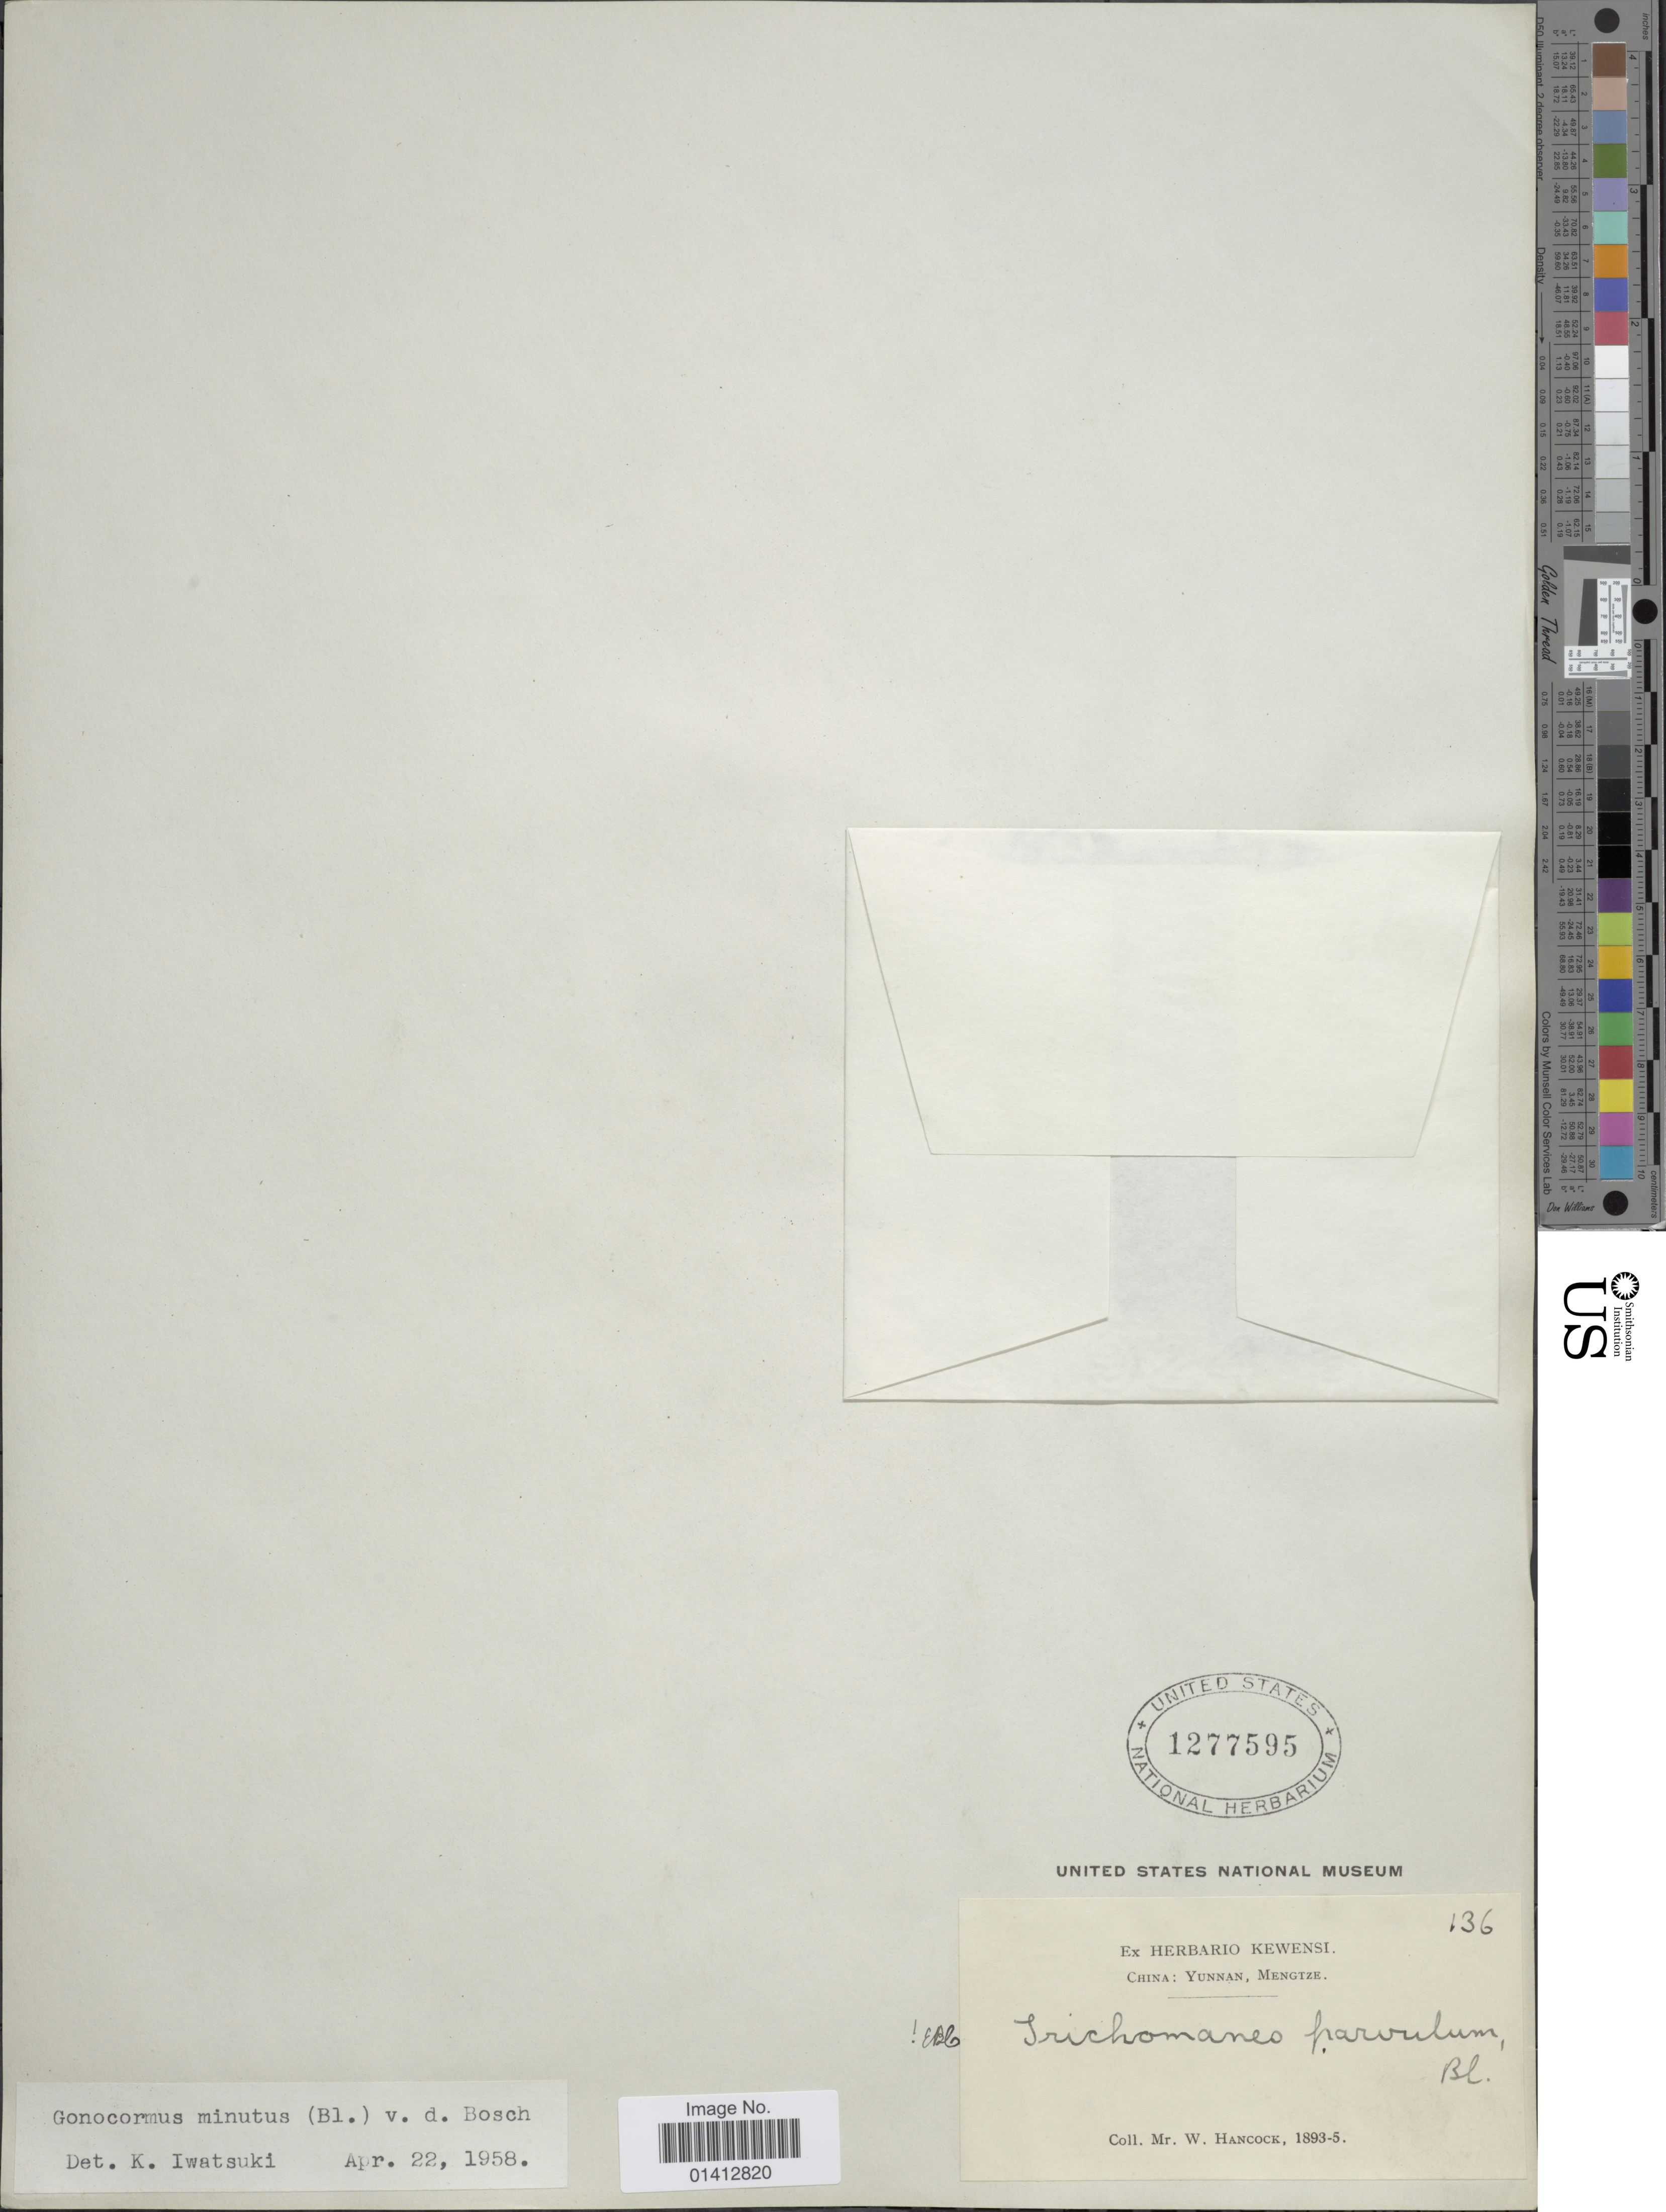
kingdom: Plantae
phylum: Tracheophyta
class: Polypodiopsida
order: Hymenophyllales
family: Hymenophyllaceae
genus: Crepidomanes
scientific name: Crepidomanes minutum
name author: (Blume) K. Iwats.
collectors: W. Hancock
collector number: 136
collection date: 1893/1895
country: China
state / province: Yunnan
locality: Mengtze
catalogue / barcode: US 1277595